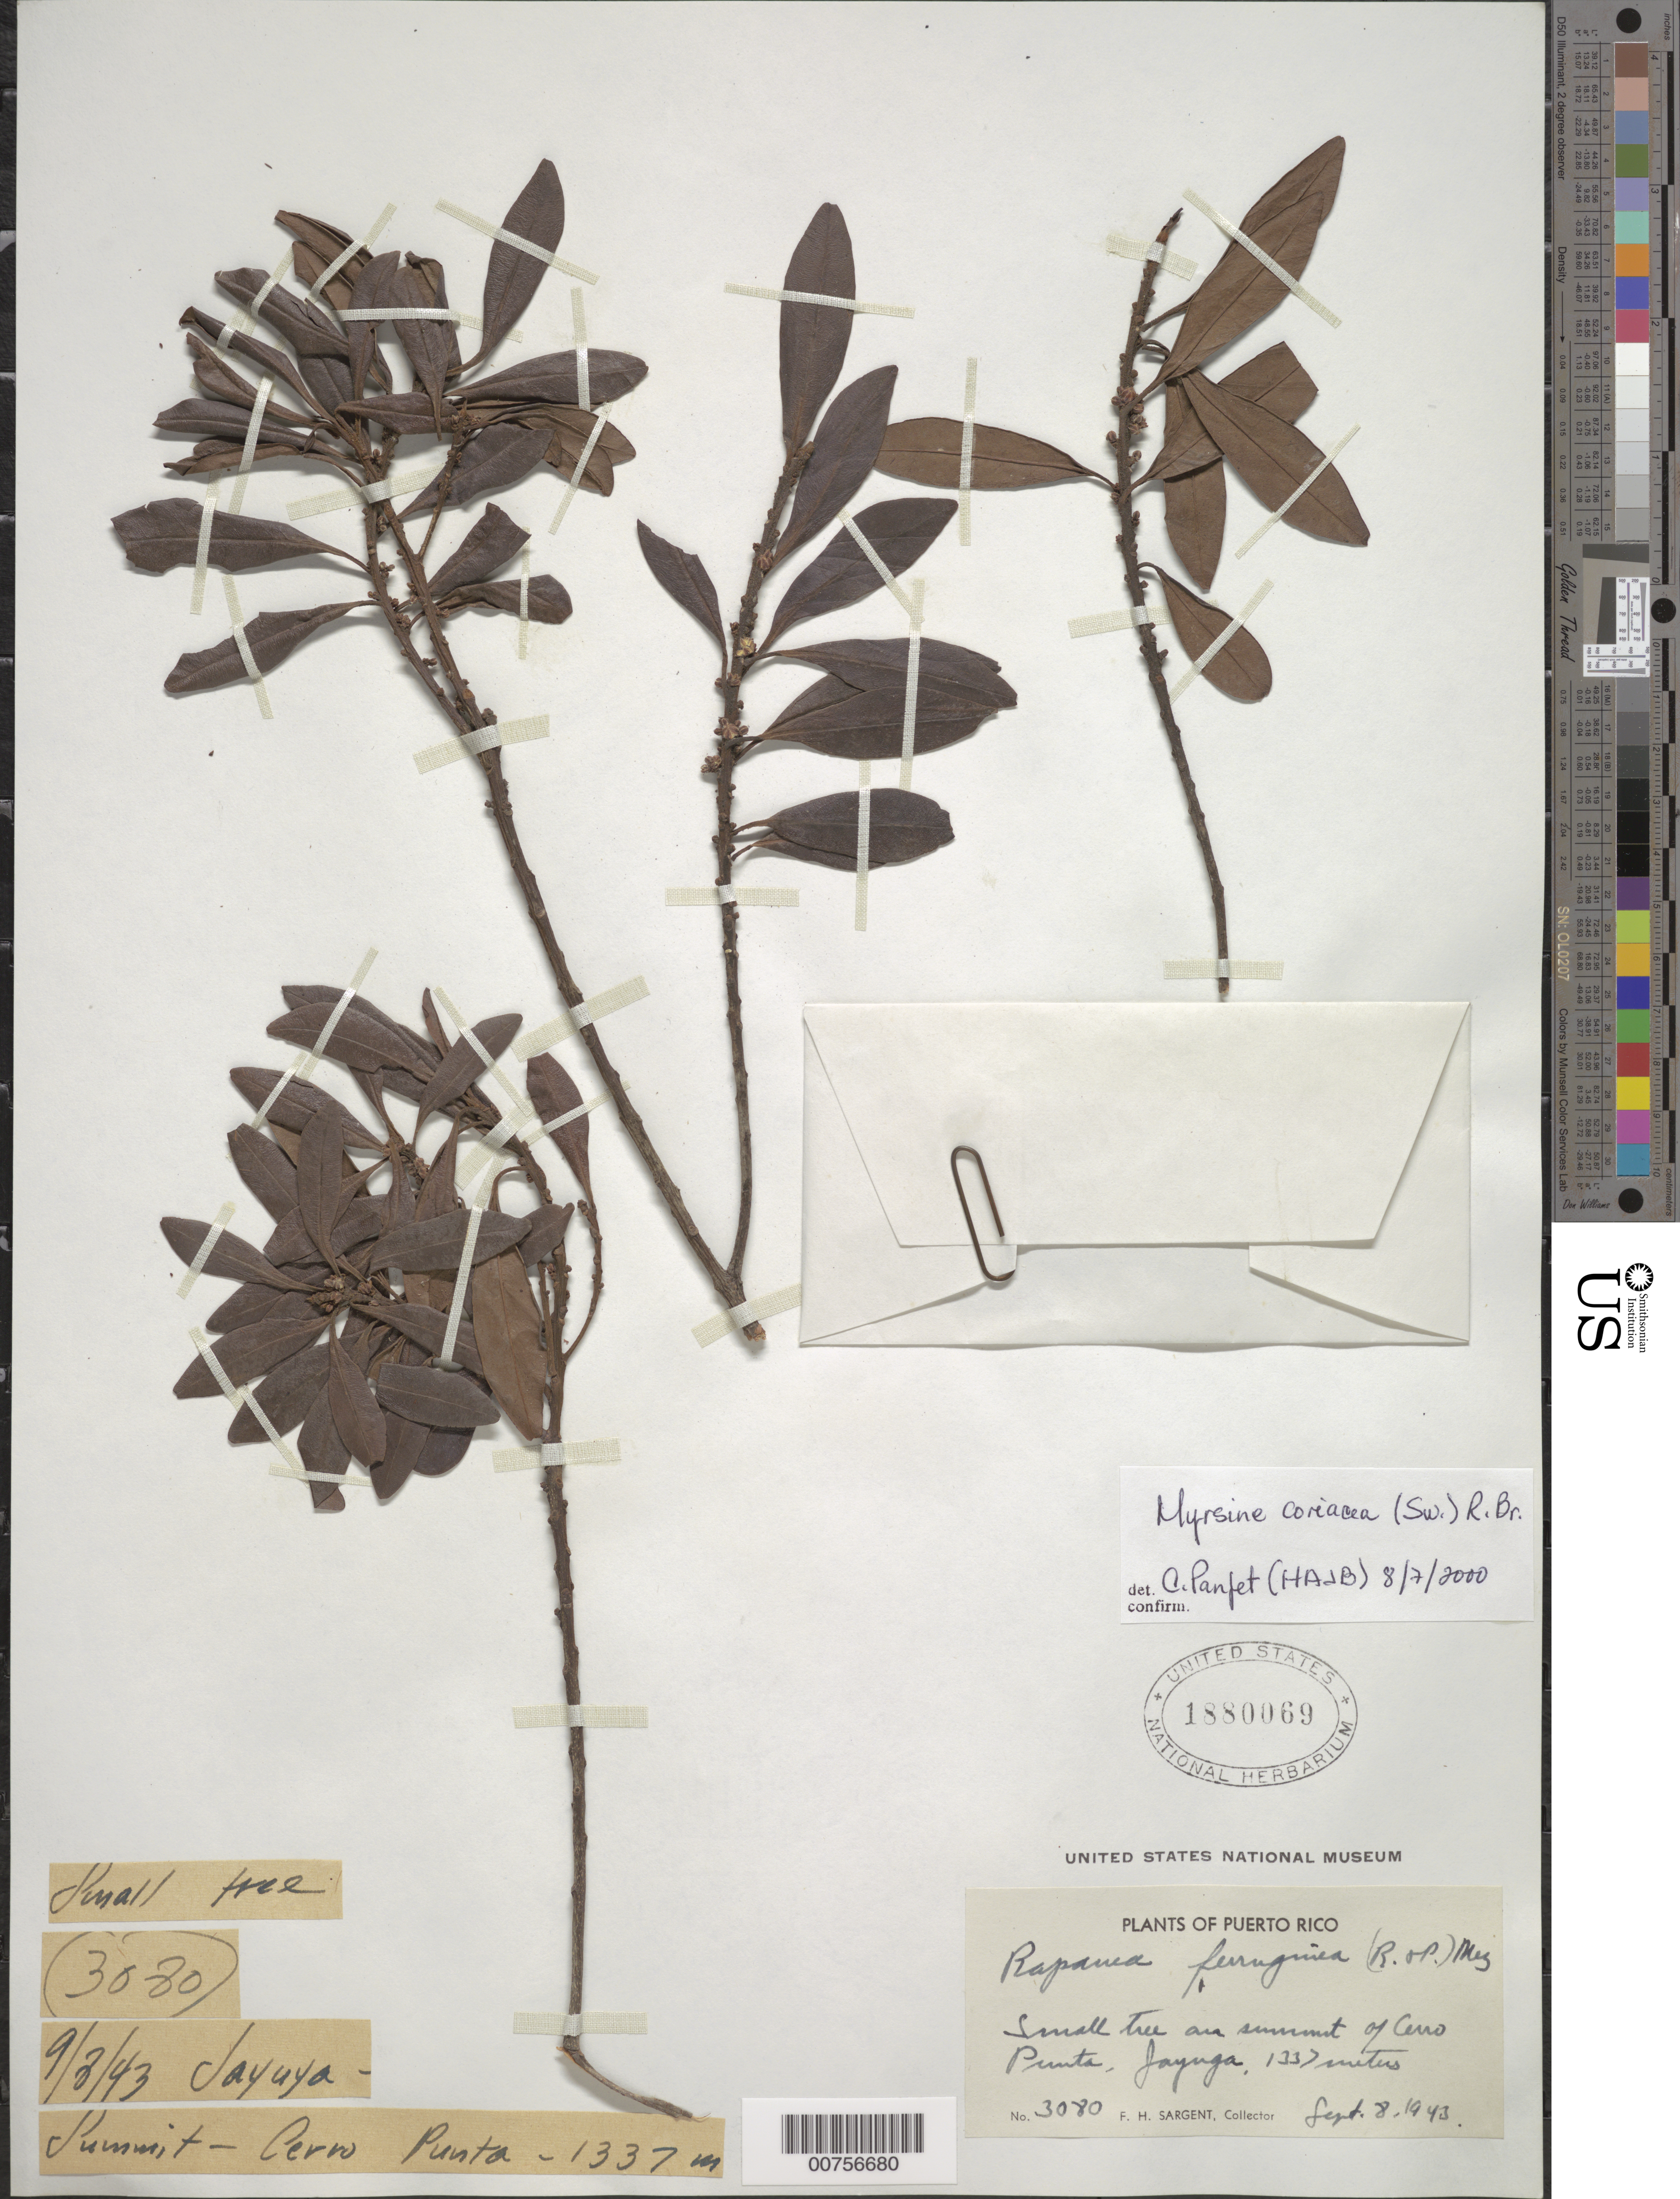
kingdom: Plantae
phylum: Tracheophyta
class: Magnoliopsida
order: Ericales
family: Primulaceae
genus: Myrsine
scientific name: Myrsine coriacea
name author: (Sw.) R. Br. ex Roem. & Schult.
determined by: Panfet, C.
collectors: F. H. Sargent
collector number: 3080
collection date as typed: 08 Sep 1943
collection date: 1943-09-08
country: Puerto Rico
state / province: Jayuya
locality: Summit of Cerro Punta, Jayuya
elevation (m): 1337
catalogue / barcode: US 1880069